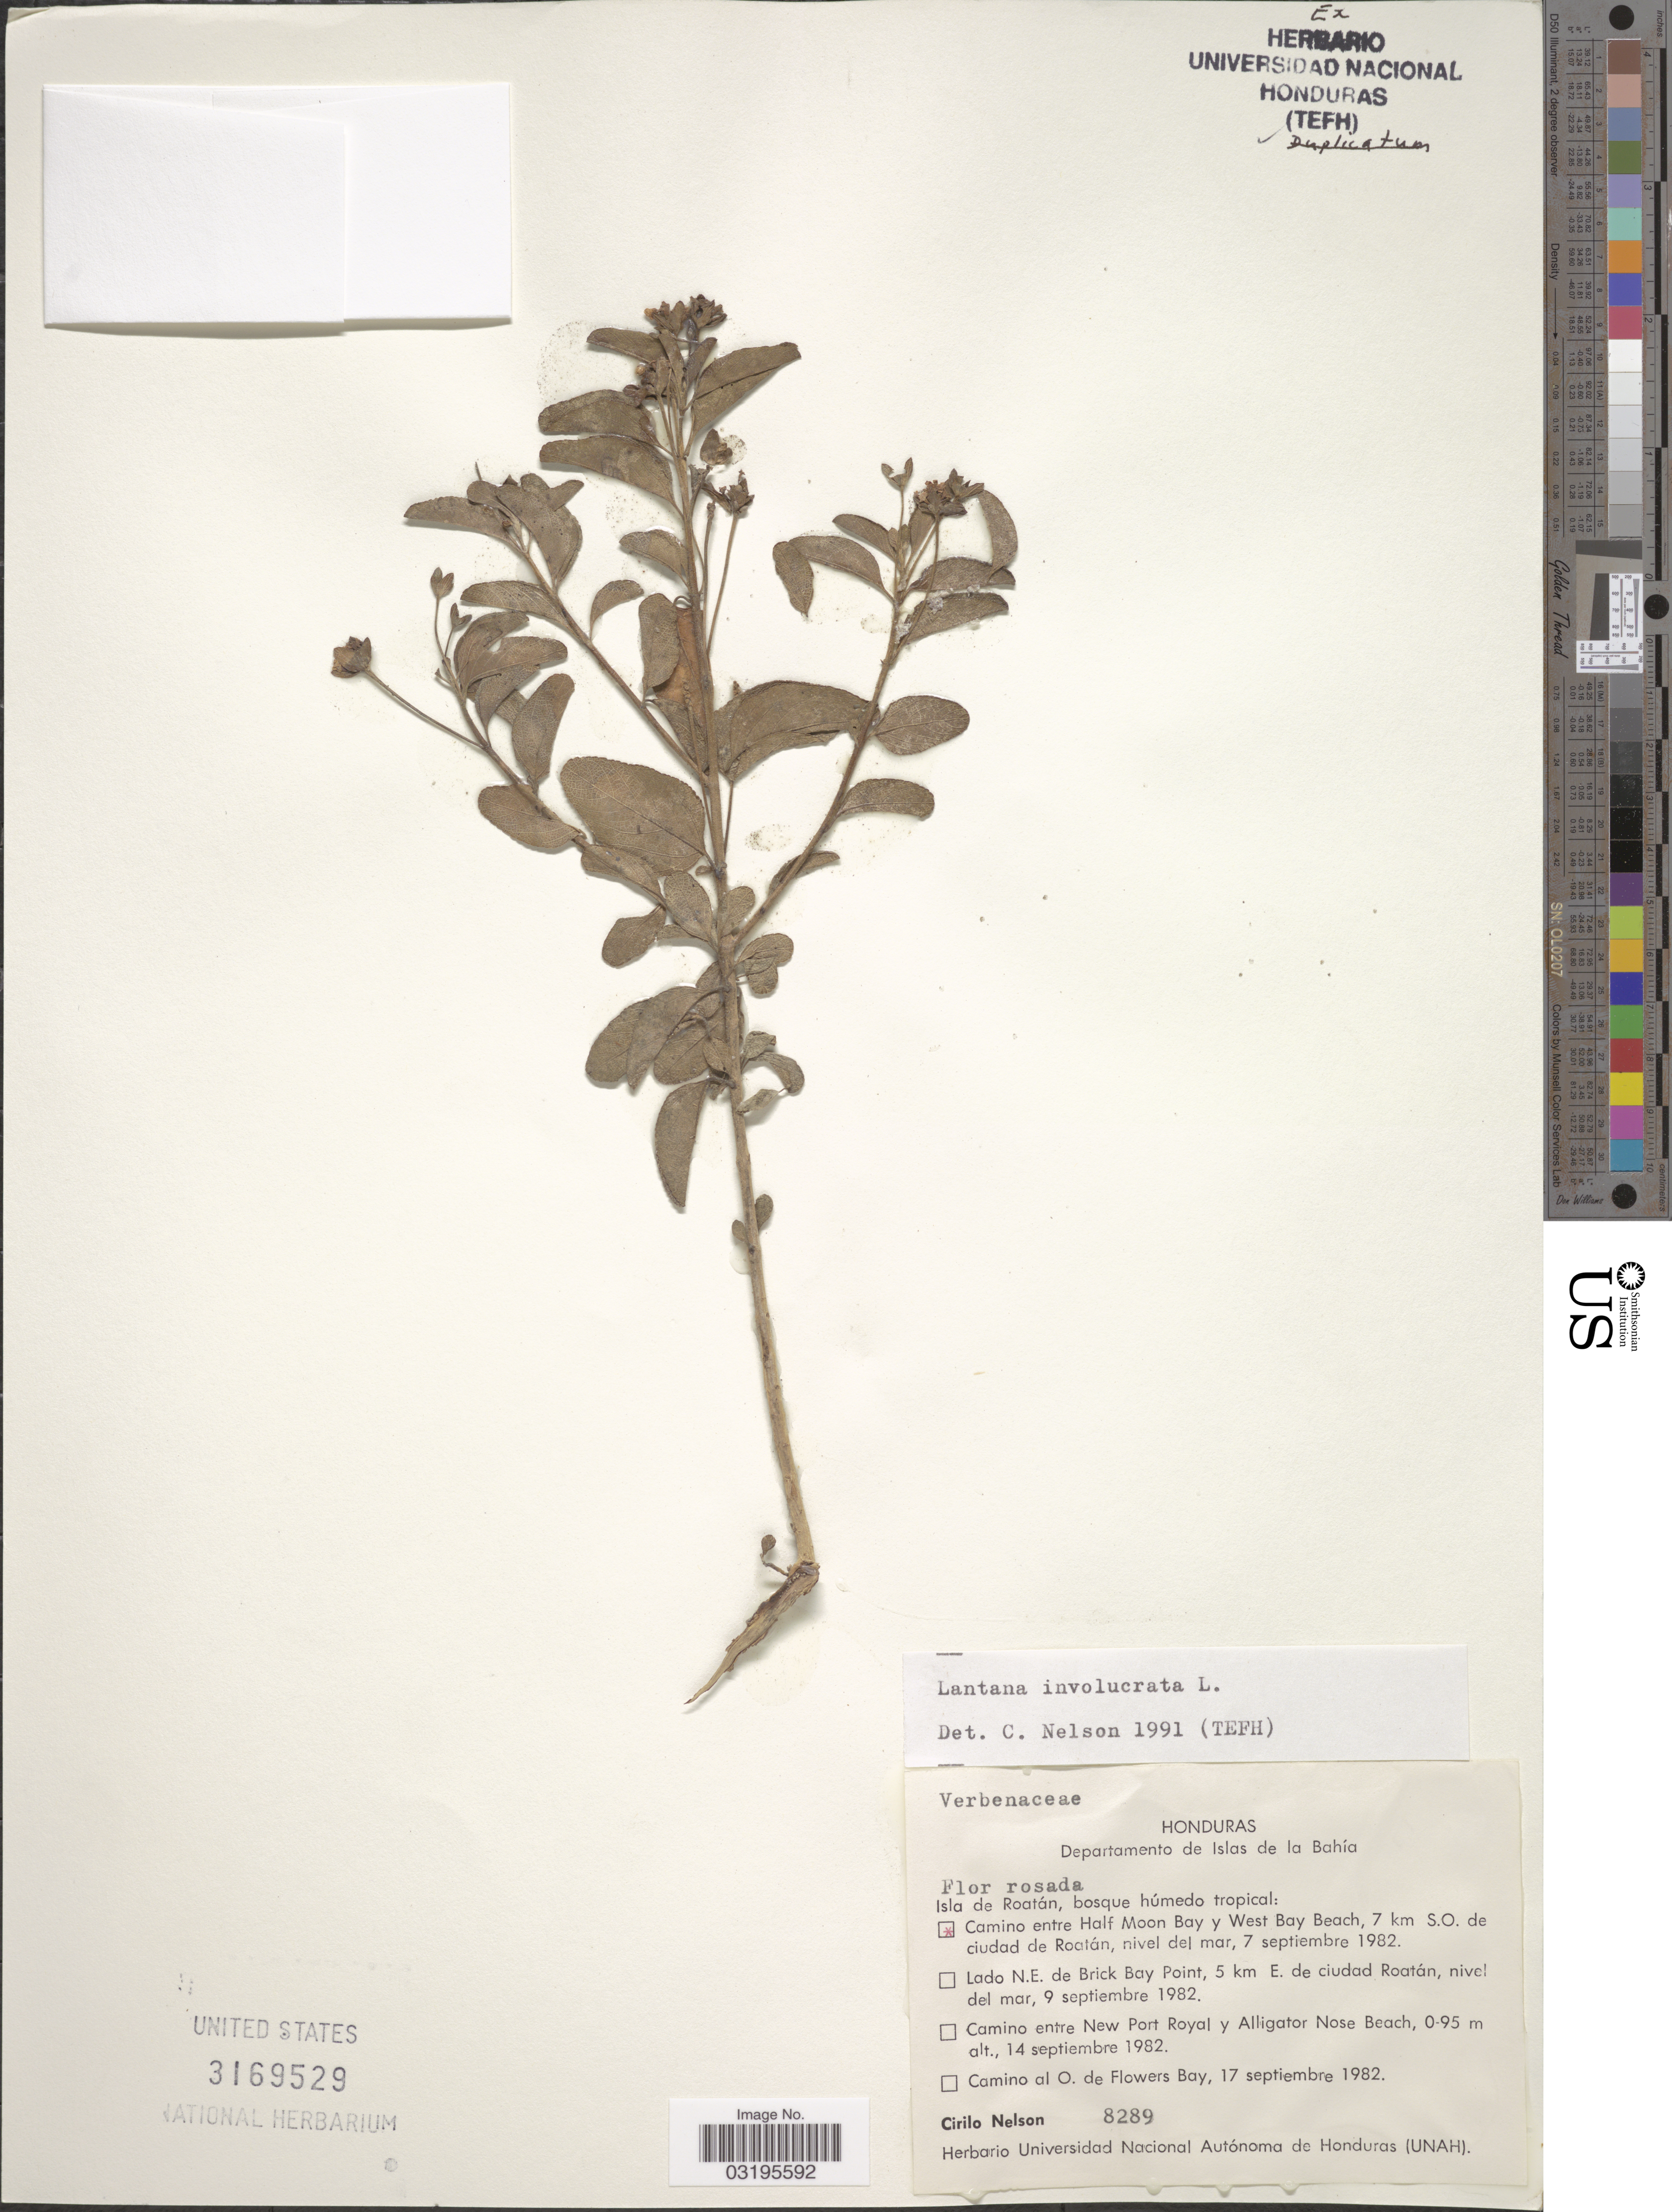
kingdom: Plantae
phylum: Tracheophyta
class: Magnoliopsida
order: Lamiales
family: Verbenaceae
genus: Lantana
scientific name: Lantana involucrata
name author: L.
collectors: C. Nelson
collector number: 8289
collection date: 1982-09-07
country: Honduras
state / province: Islas de la Bahía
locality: Departamento de Islas de la Bahía. Camino entre Half Moon Bay y West Bay Beach, 7 km S.O. de ciudad de Roatán.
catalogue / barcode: US 3169529